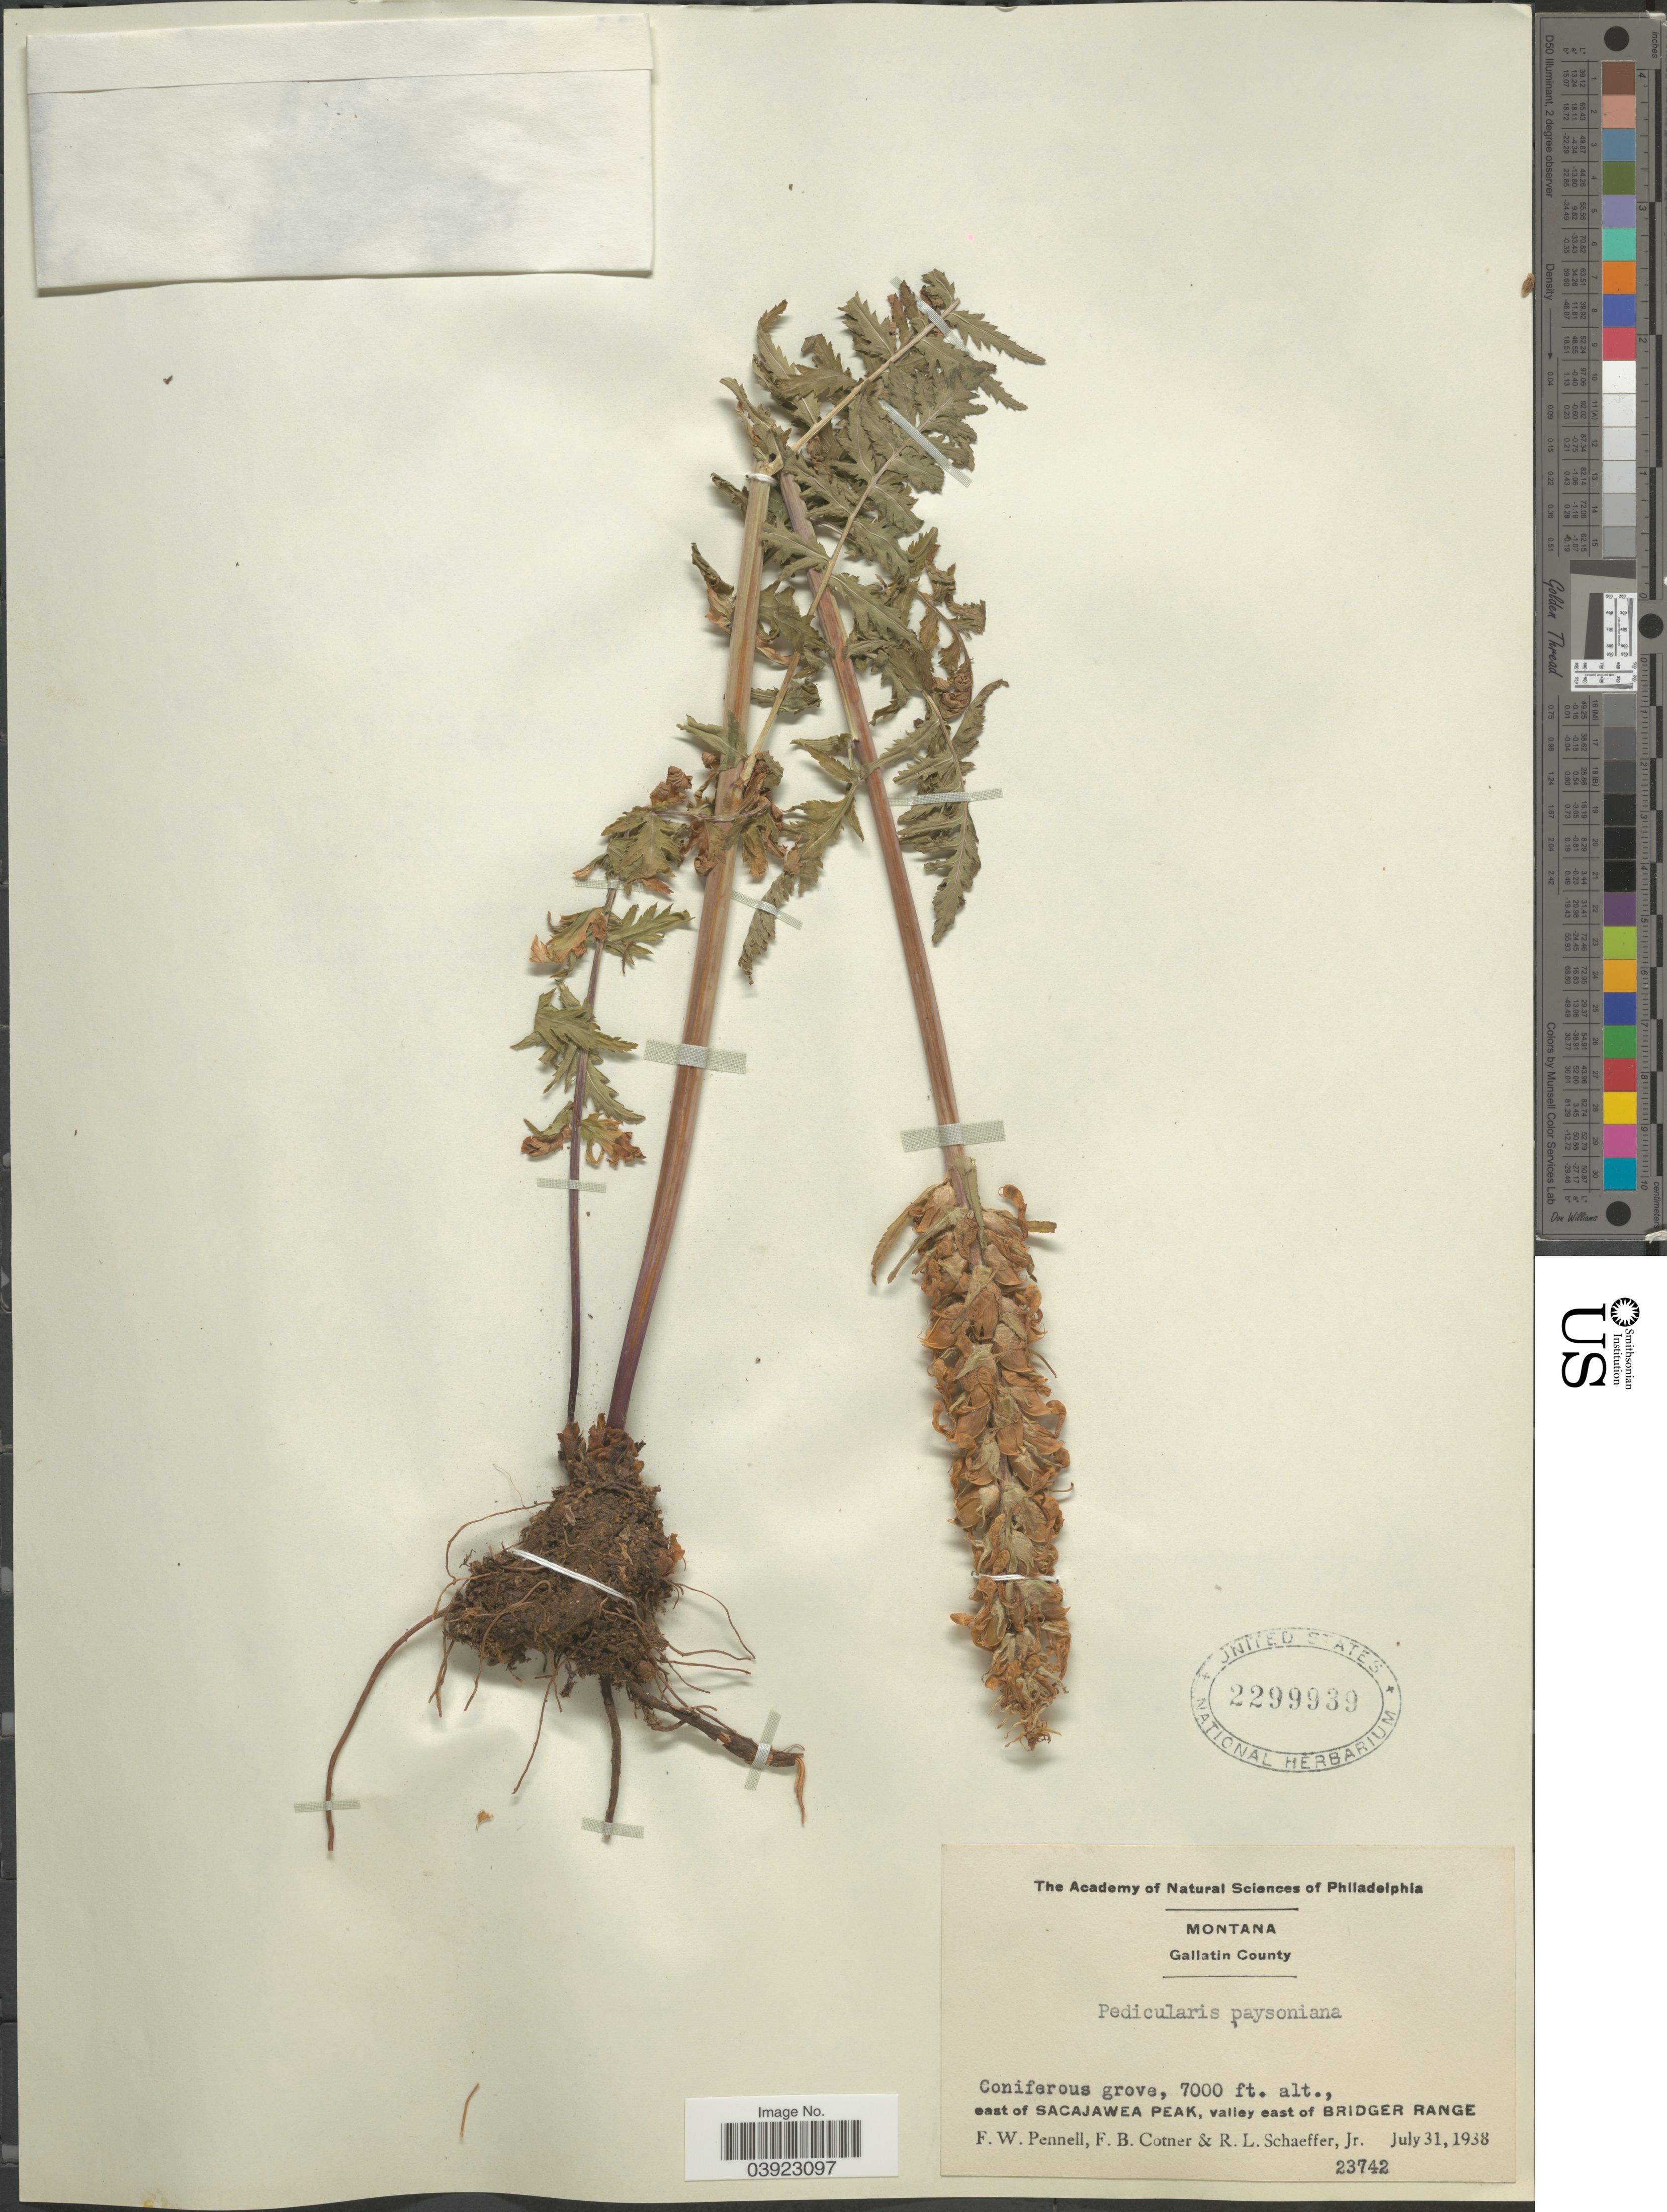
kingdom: Plantae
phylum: Tracheophyta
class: Magnoliopsida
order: Lamiales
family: Orobanchaceae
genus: Pedicularis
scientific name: Pedicularis paysoniana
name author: Pennell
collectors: F. W. Pennell, F. Cotner & R. L. Schaeffer Jr.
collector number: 23742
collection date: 1938-07-31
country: United States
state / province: Montana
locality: Gallatin County. East of Sacajawea peak, valley east of Bridger Range.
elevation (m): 2134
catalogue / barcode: US 2299939